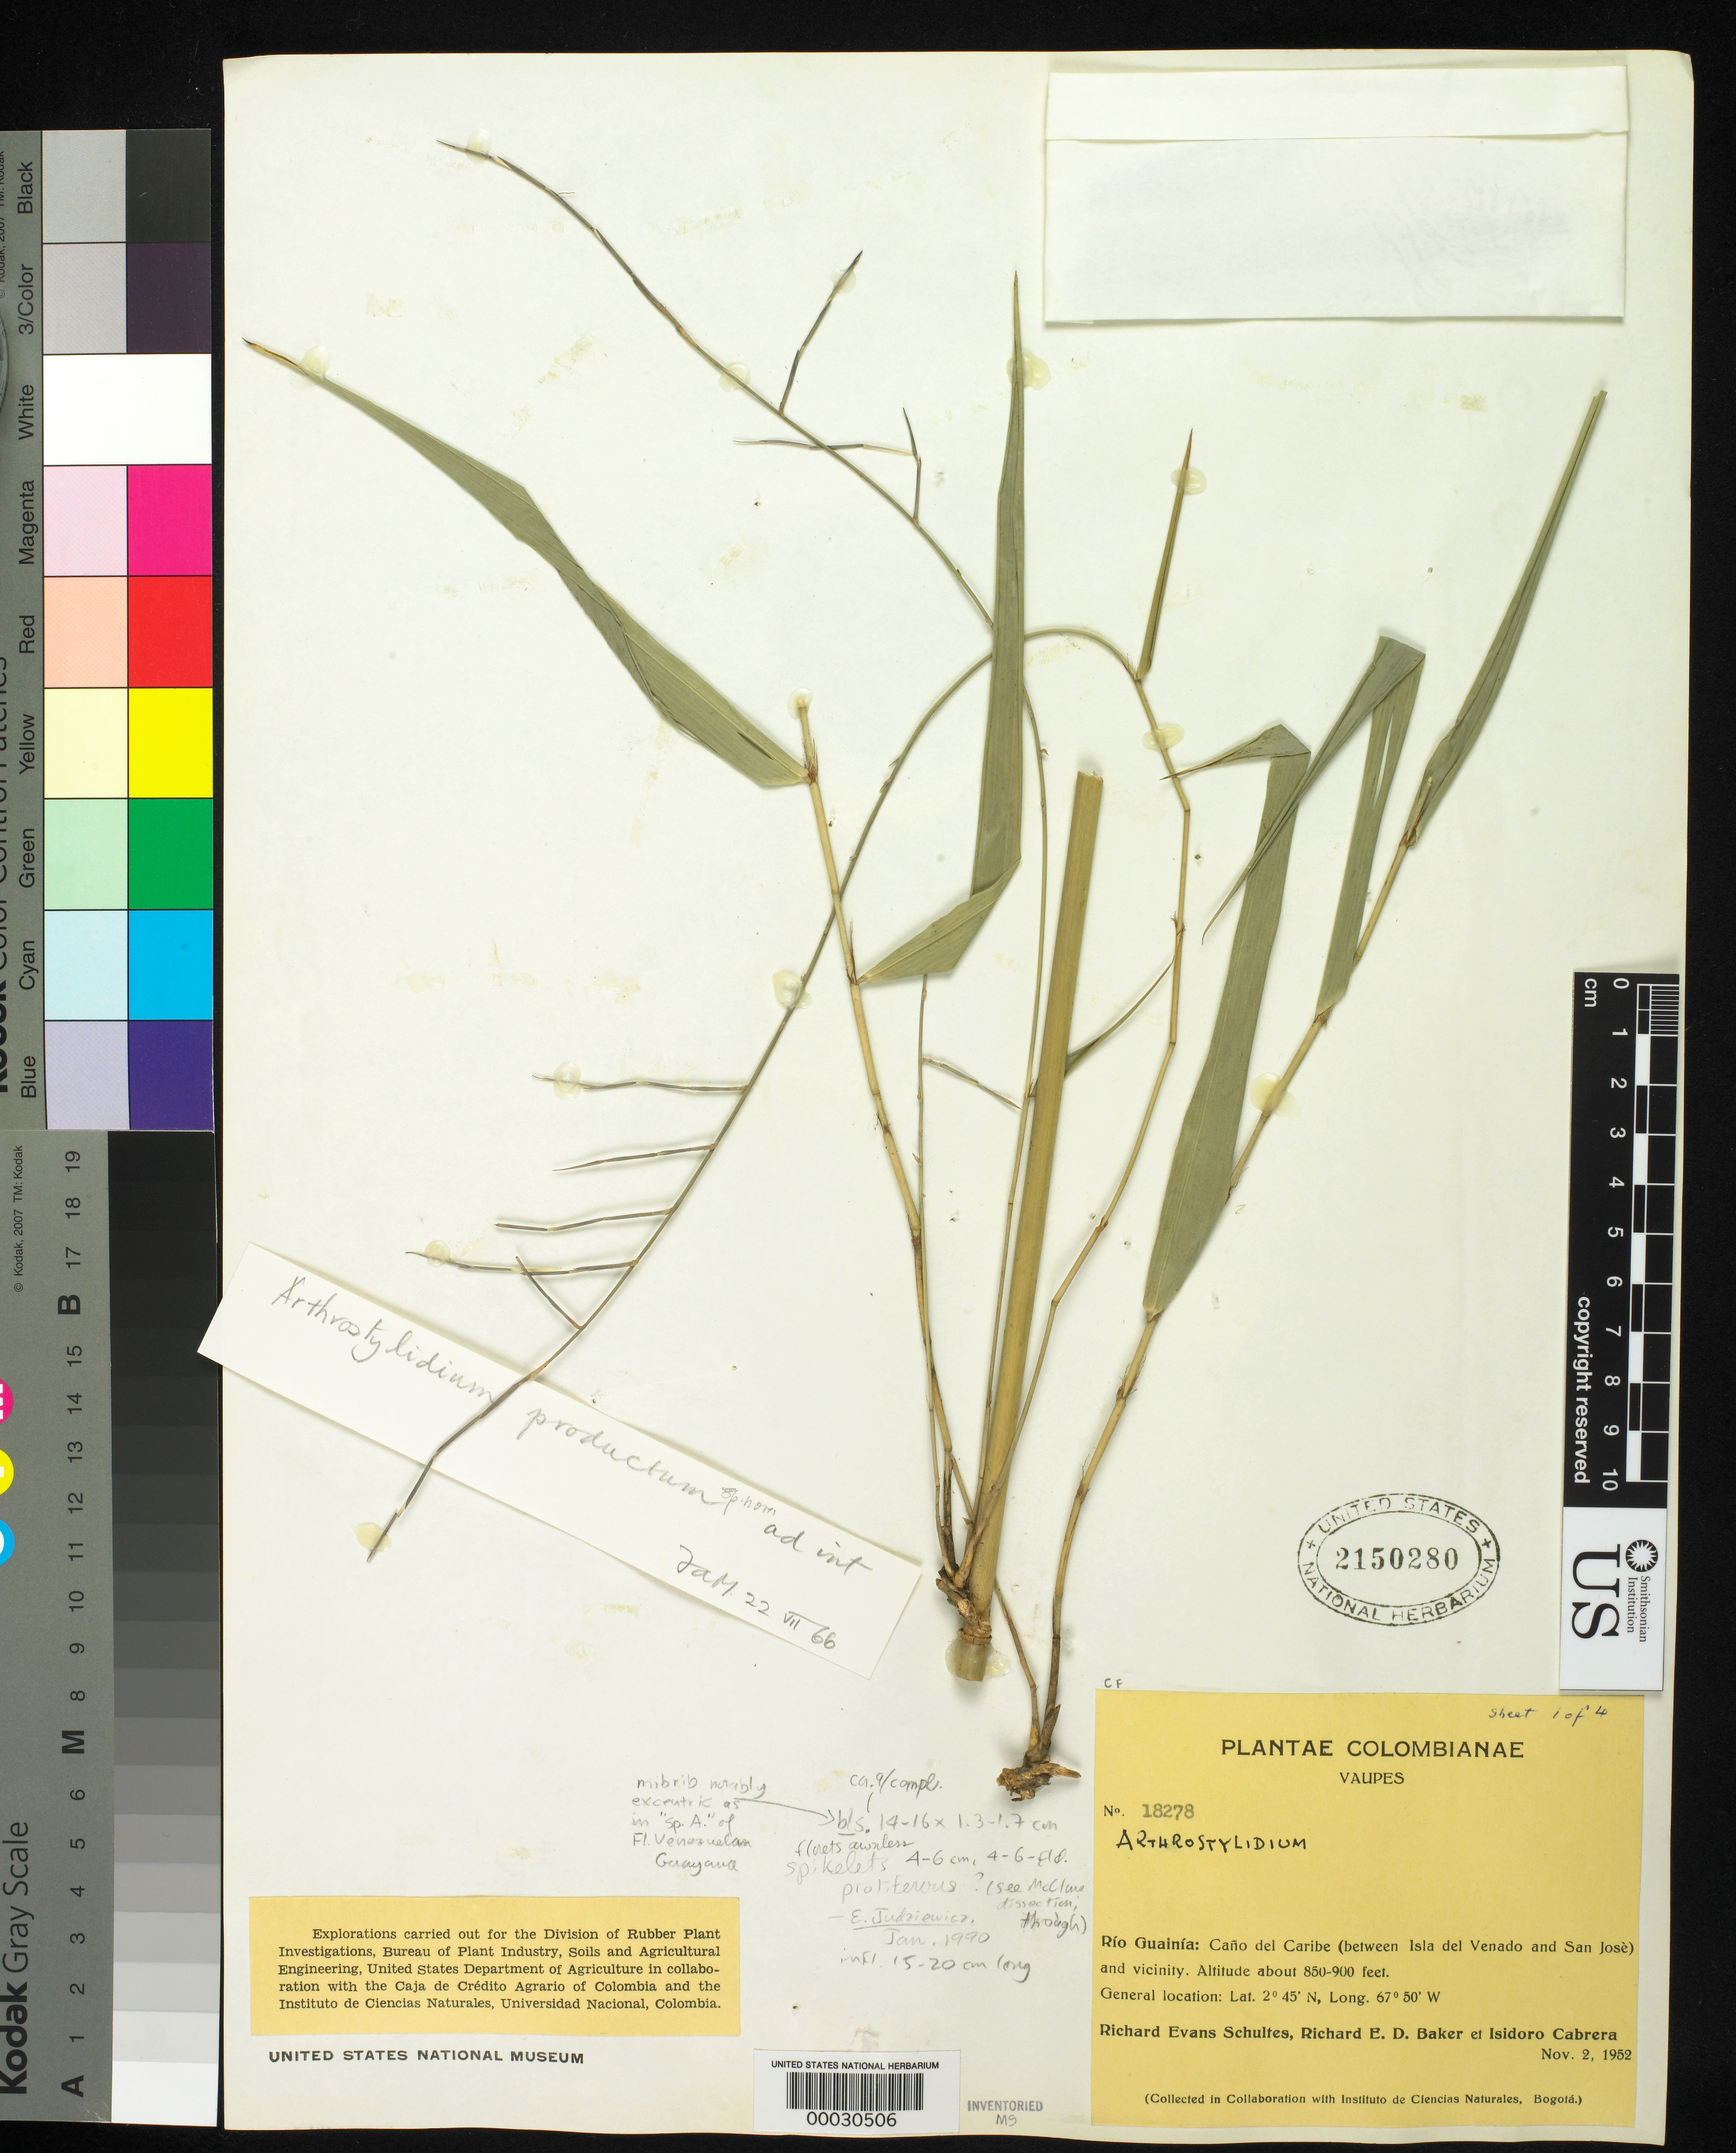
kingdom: Plantae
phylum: Tracheophyta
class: Liliopsida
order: Poales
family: Poaceae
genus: Arthrostylidium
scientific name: Arthrostylidium productum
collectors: R. E. Schultes, R. E. D. Baker & I. Cabrera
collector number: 18278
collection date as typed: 02 Nov 1952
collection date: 1952-11-02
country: Colombia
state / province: Vaupés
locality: Rio Guainia: Caño del Caribe (between Isla del Venado and San Jose) and vicinity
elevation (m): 259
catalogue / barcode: US 2150280